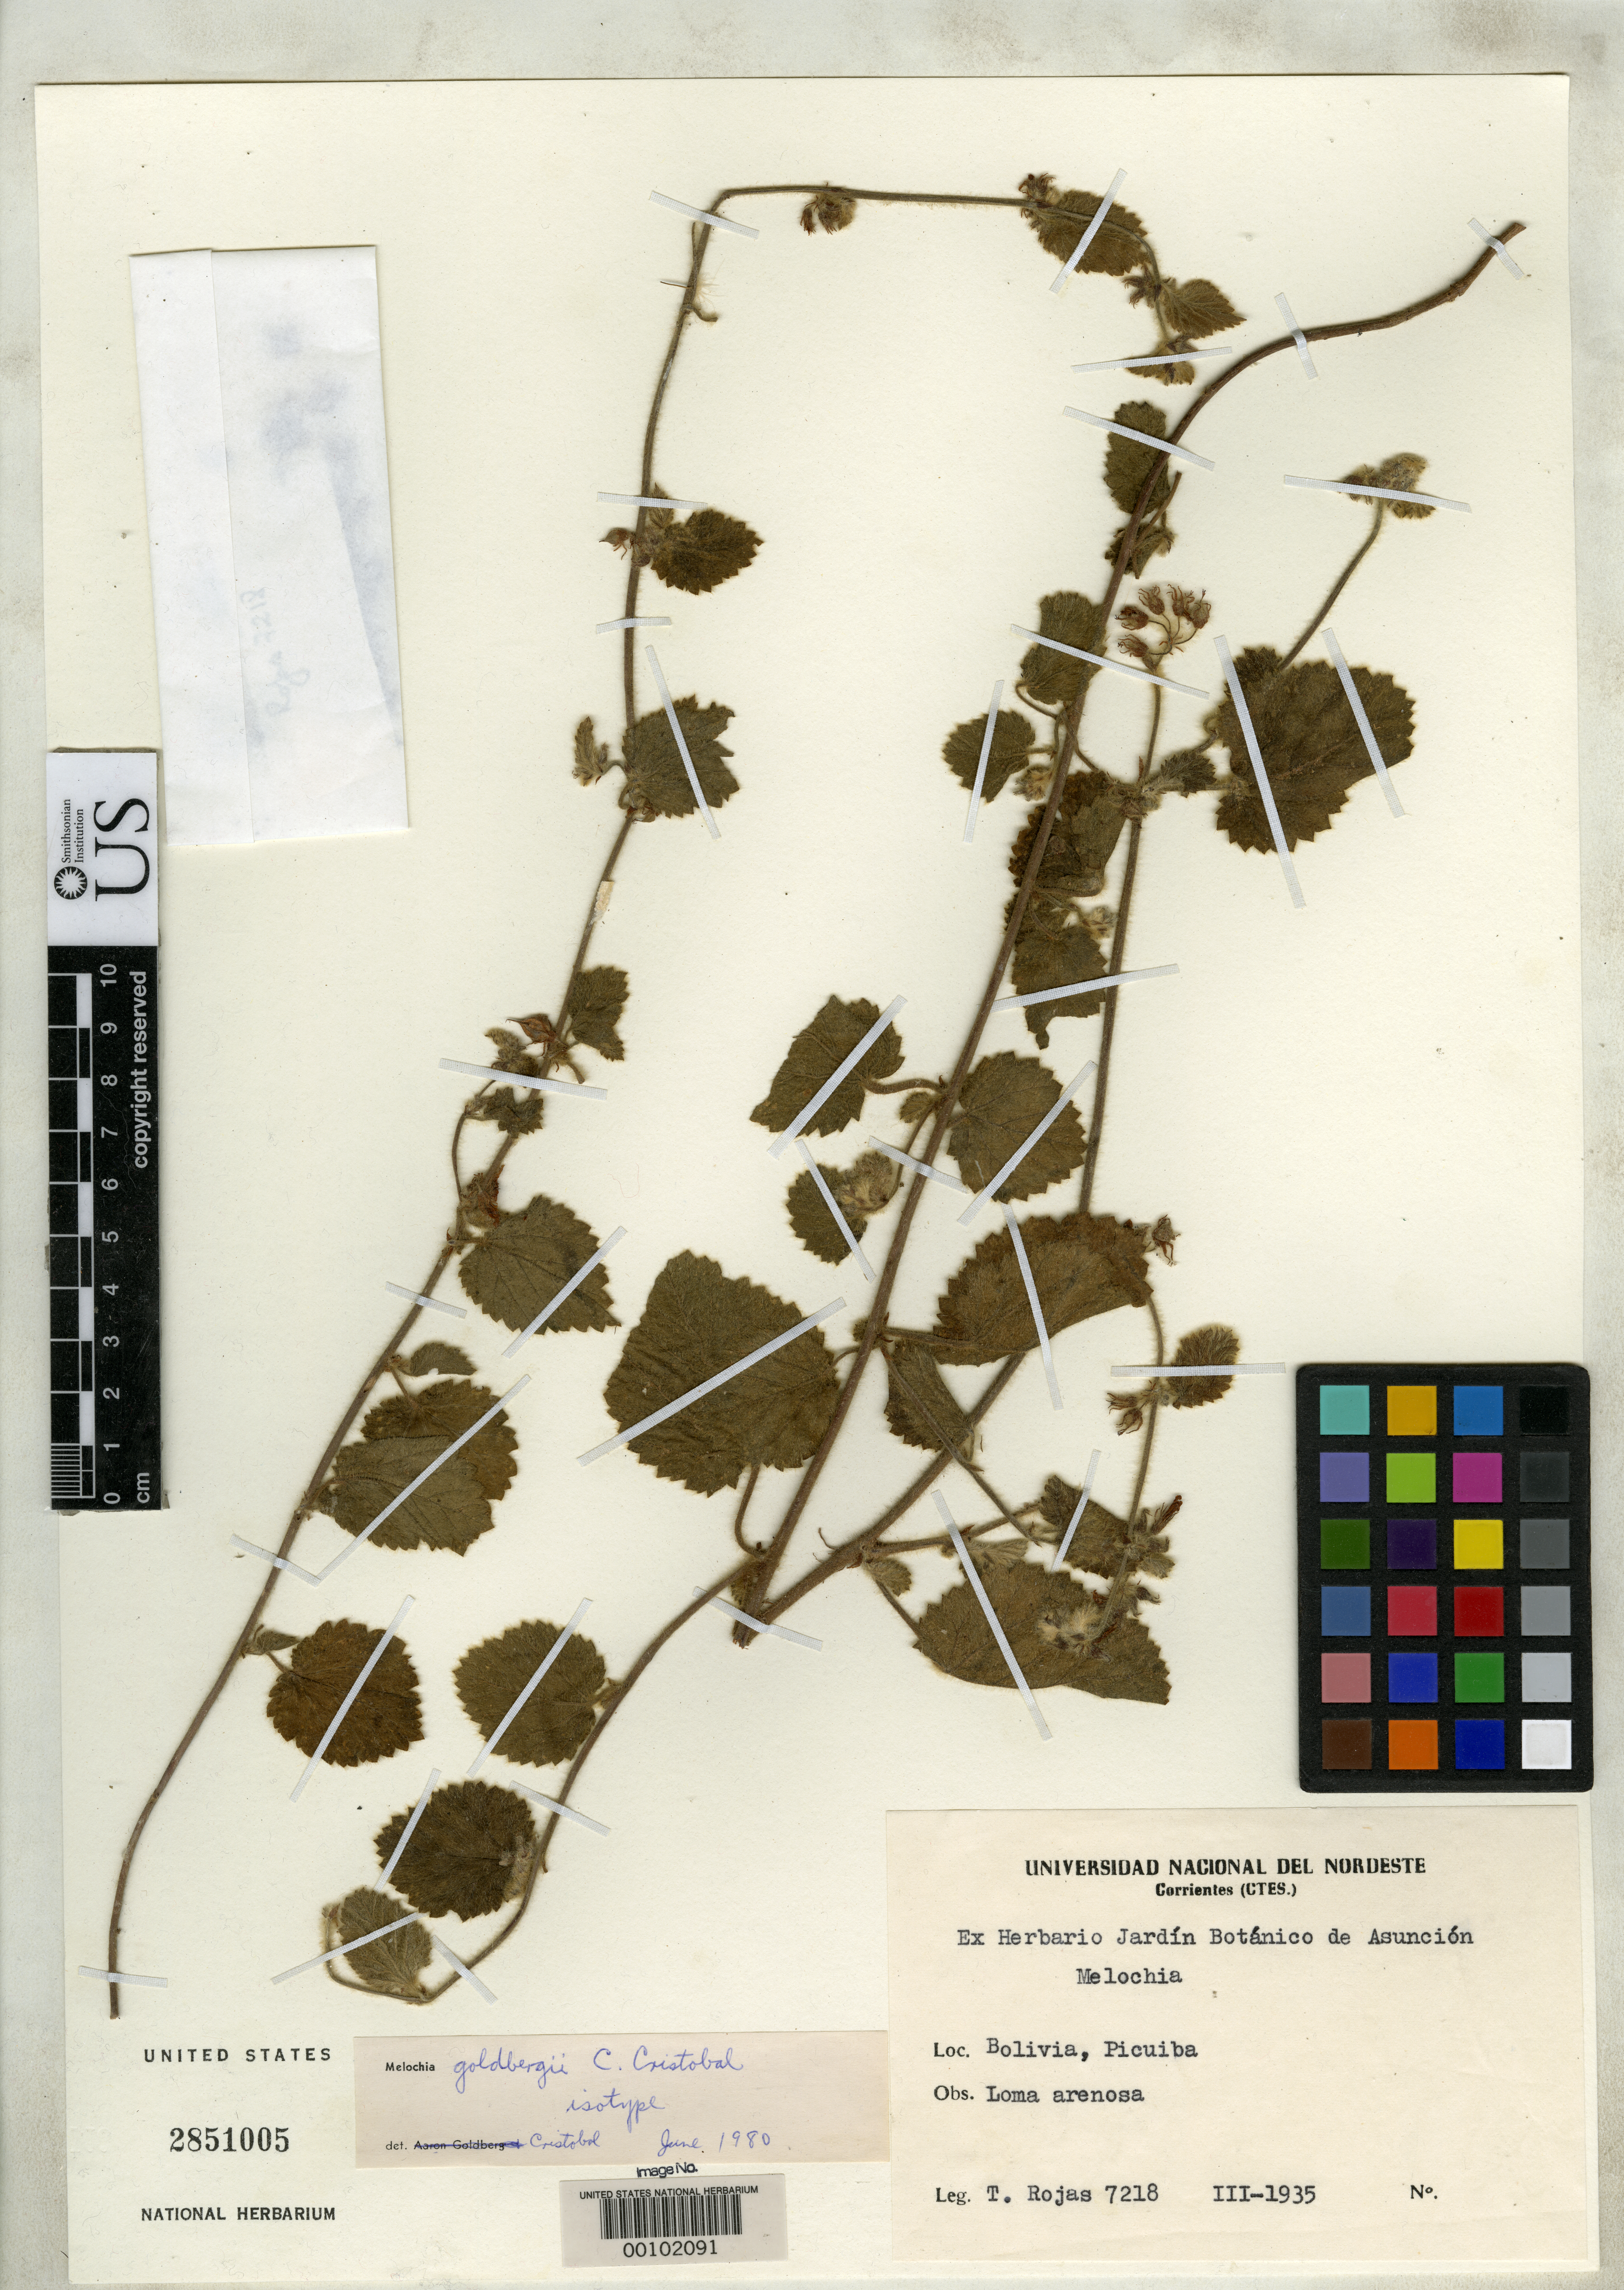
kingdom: Plantae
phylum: Tracheophyta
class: Magnoliopsida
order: Malvales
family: Malvaceae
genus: Melochia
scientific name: Melochia goldbergii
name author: Cristóbal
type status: Isotype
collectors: R. Rojas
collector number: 7218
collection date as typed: Mar 1935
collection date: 1935-03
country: Paraguay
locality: Fortin Nueva Asuncion.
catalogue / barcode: US 2851005